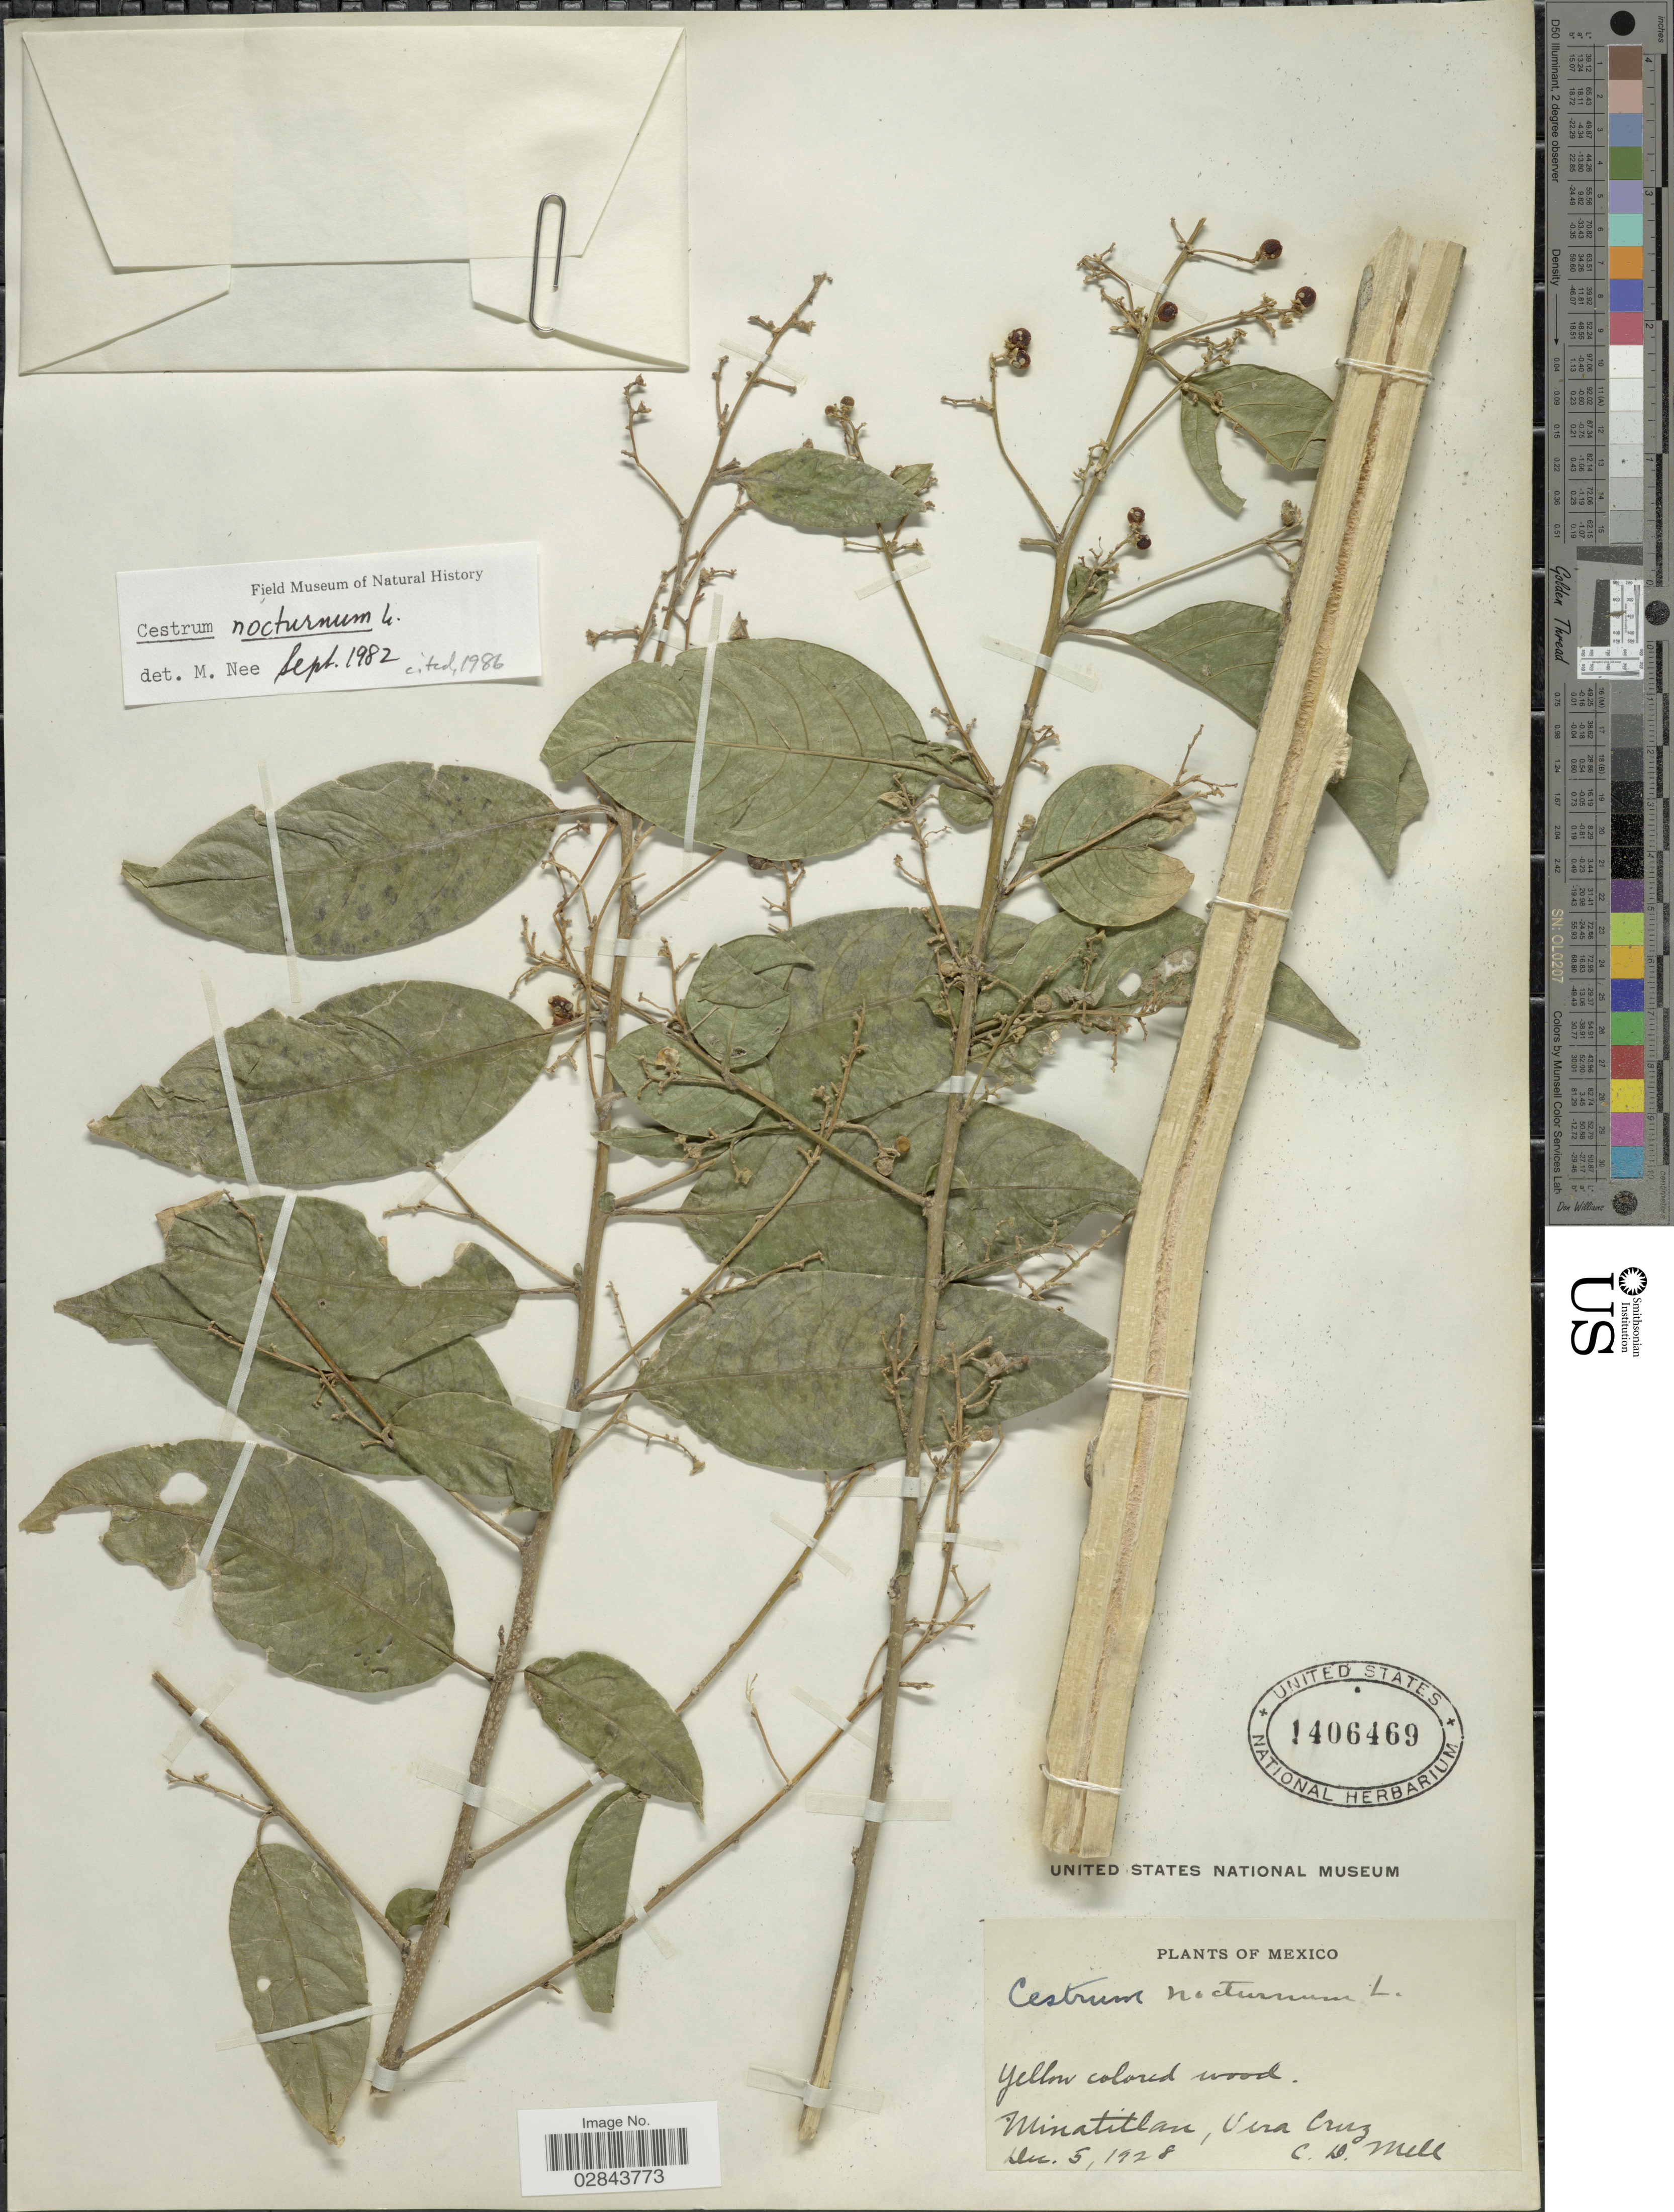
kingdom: Plantae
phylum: Tracheophyta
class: Magnoliopsida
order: Solanales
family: Solanaceae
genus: Cestrum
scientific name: Cestrum nocturnum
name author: L.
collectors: C. D. Mell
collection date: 1928-12-05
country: Mexico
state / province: Veracruz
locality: Minatitlan, Vera Cruz.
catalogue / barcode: US 1406469